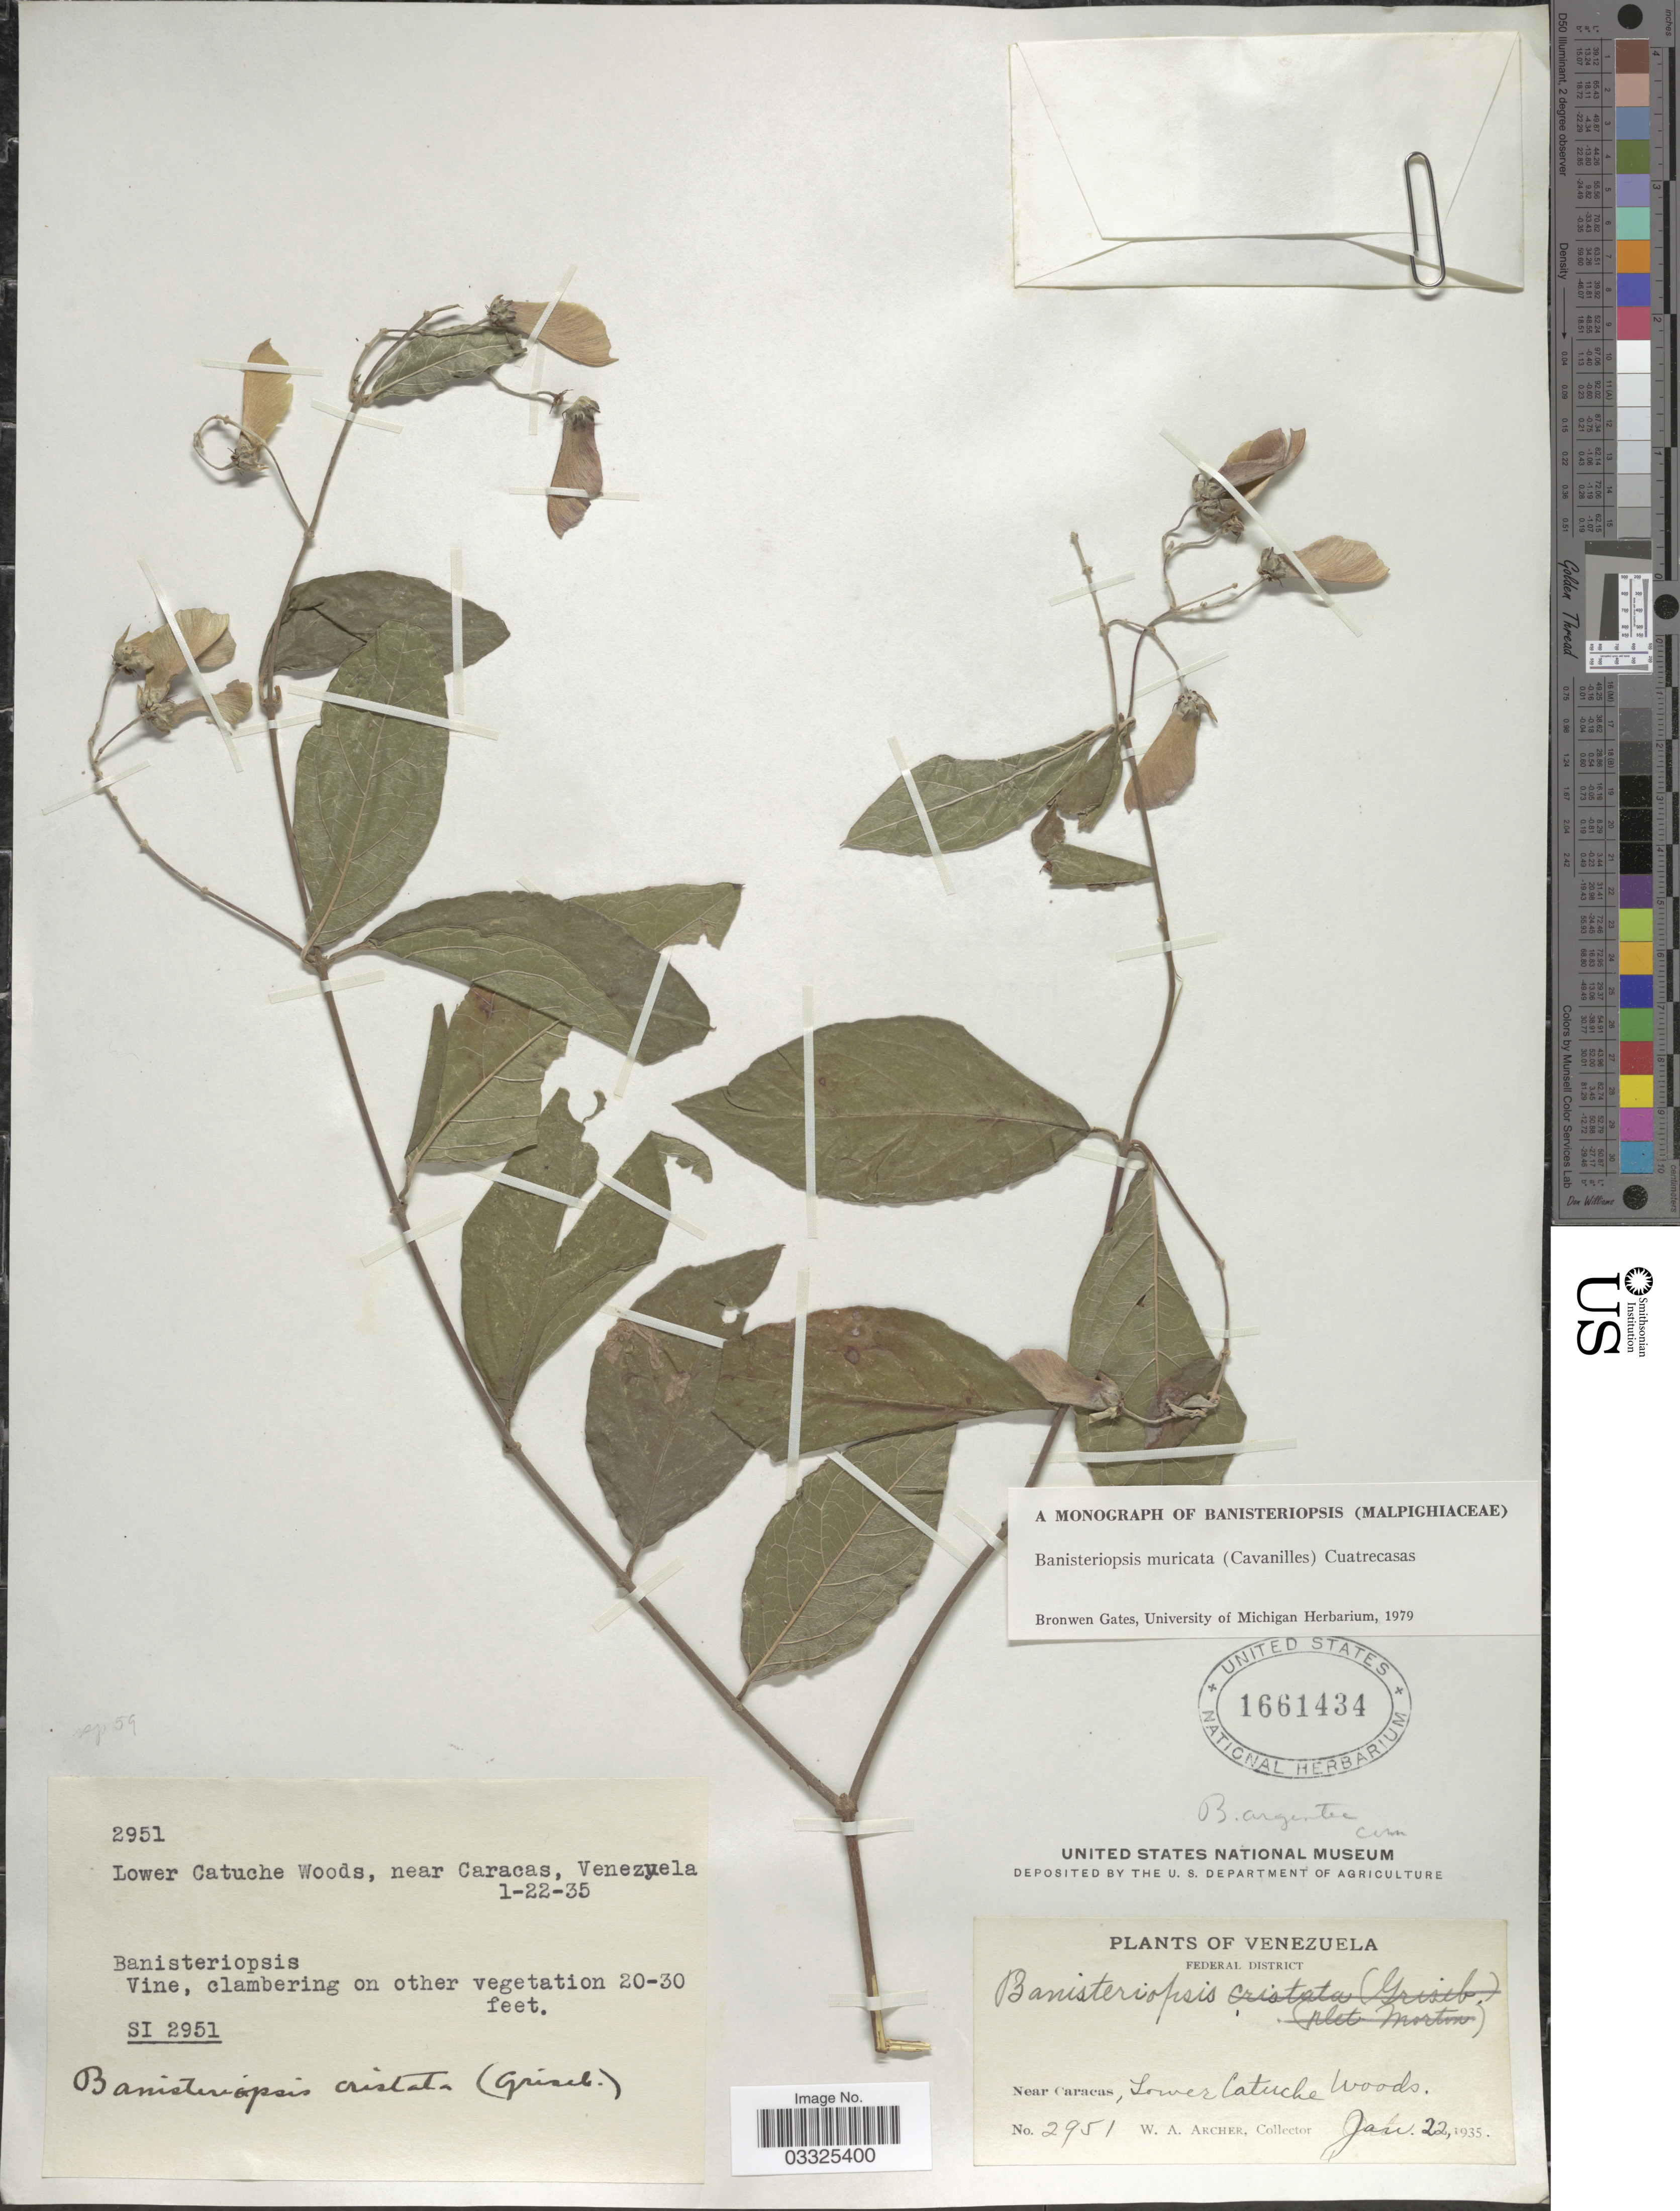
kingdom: Plantae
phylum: Tracheophyta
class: Magnoliopsida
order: Malpighiales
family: Malpighiaceae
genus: Banisteriopsis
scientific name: Banisteriopsis muricata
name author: (Cav.) Cuatrec.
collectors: W. Archer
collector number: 2951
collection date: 1935-01-22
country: Venezuela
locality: Federal District, Near Caracas, Lower Catuche Woods.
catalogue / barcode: US 1661434